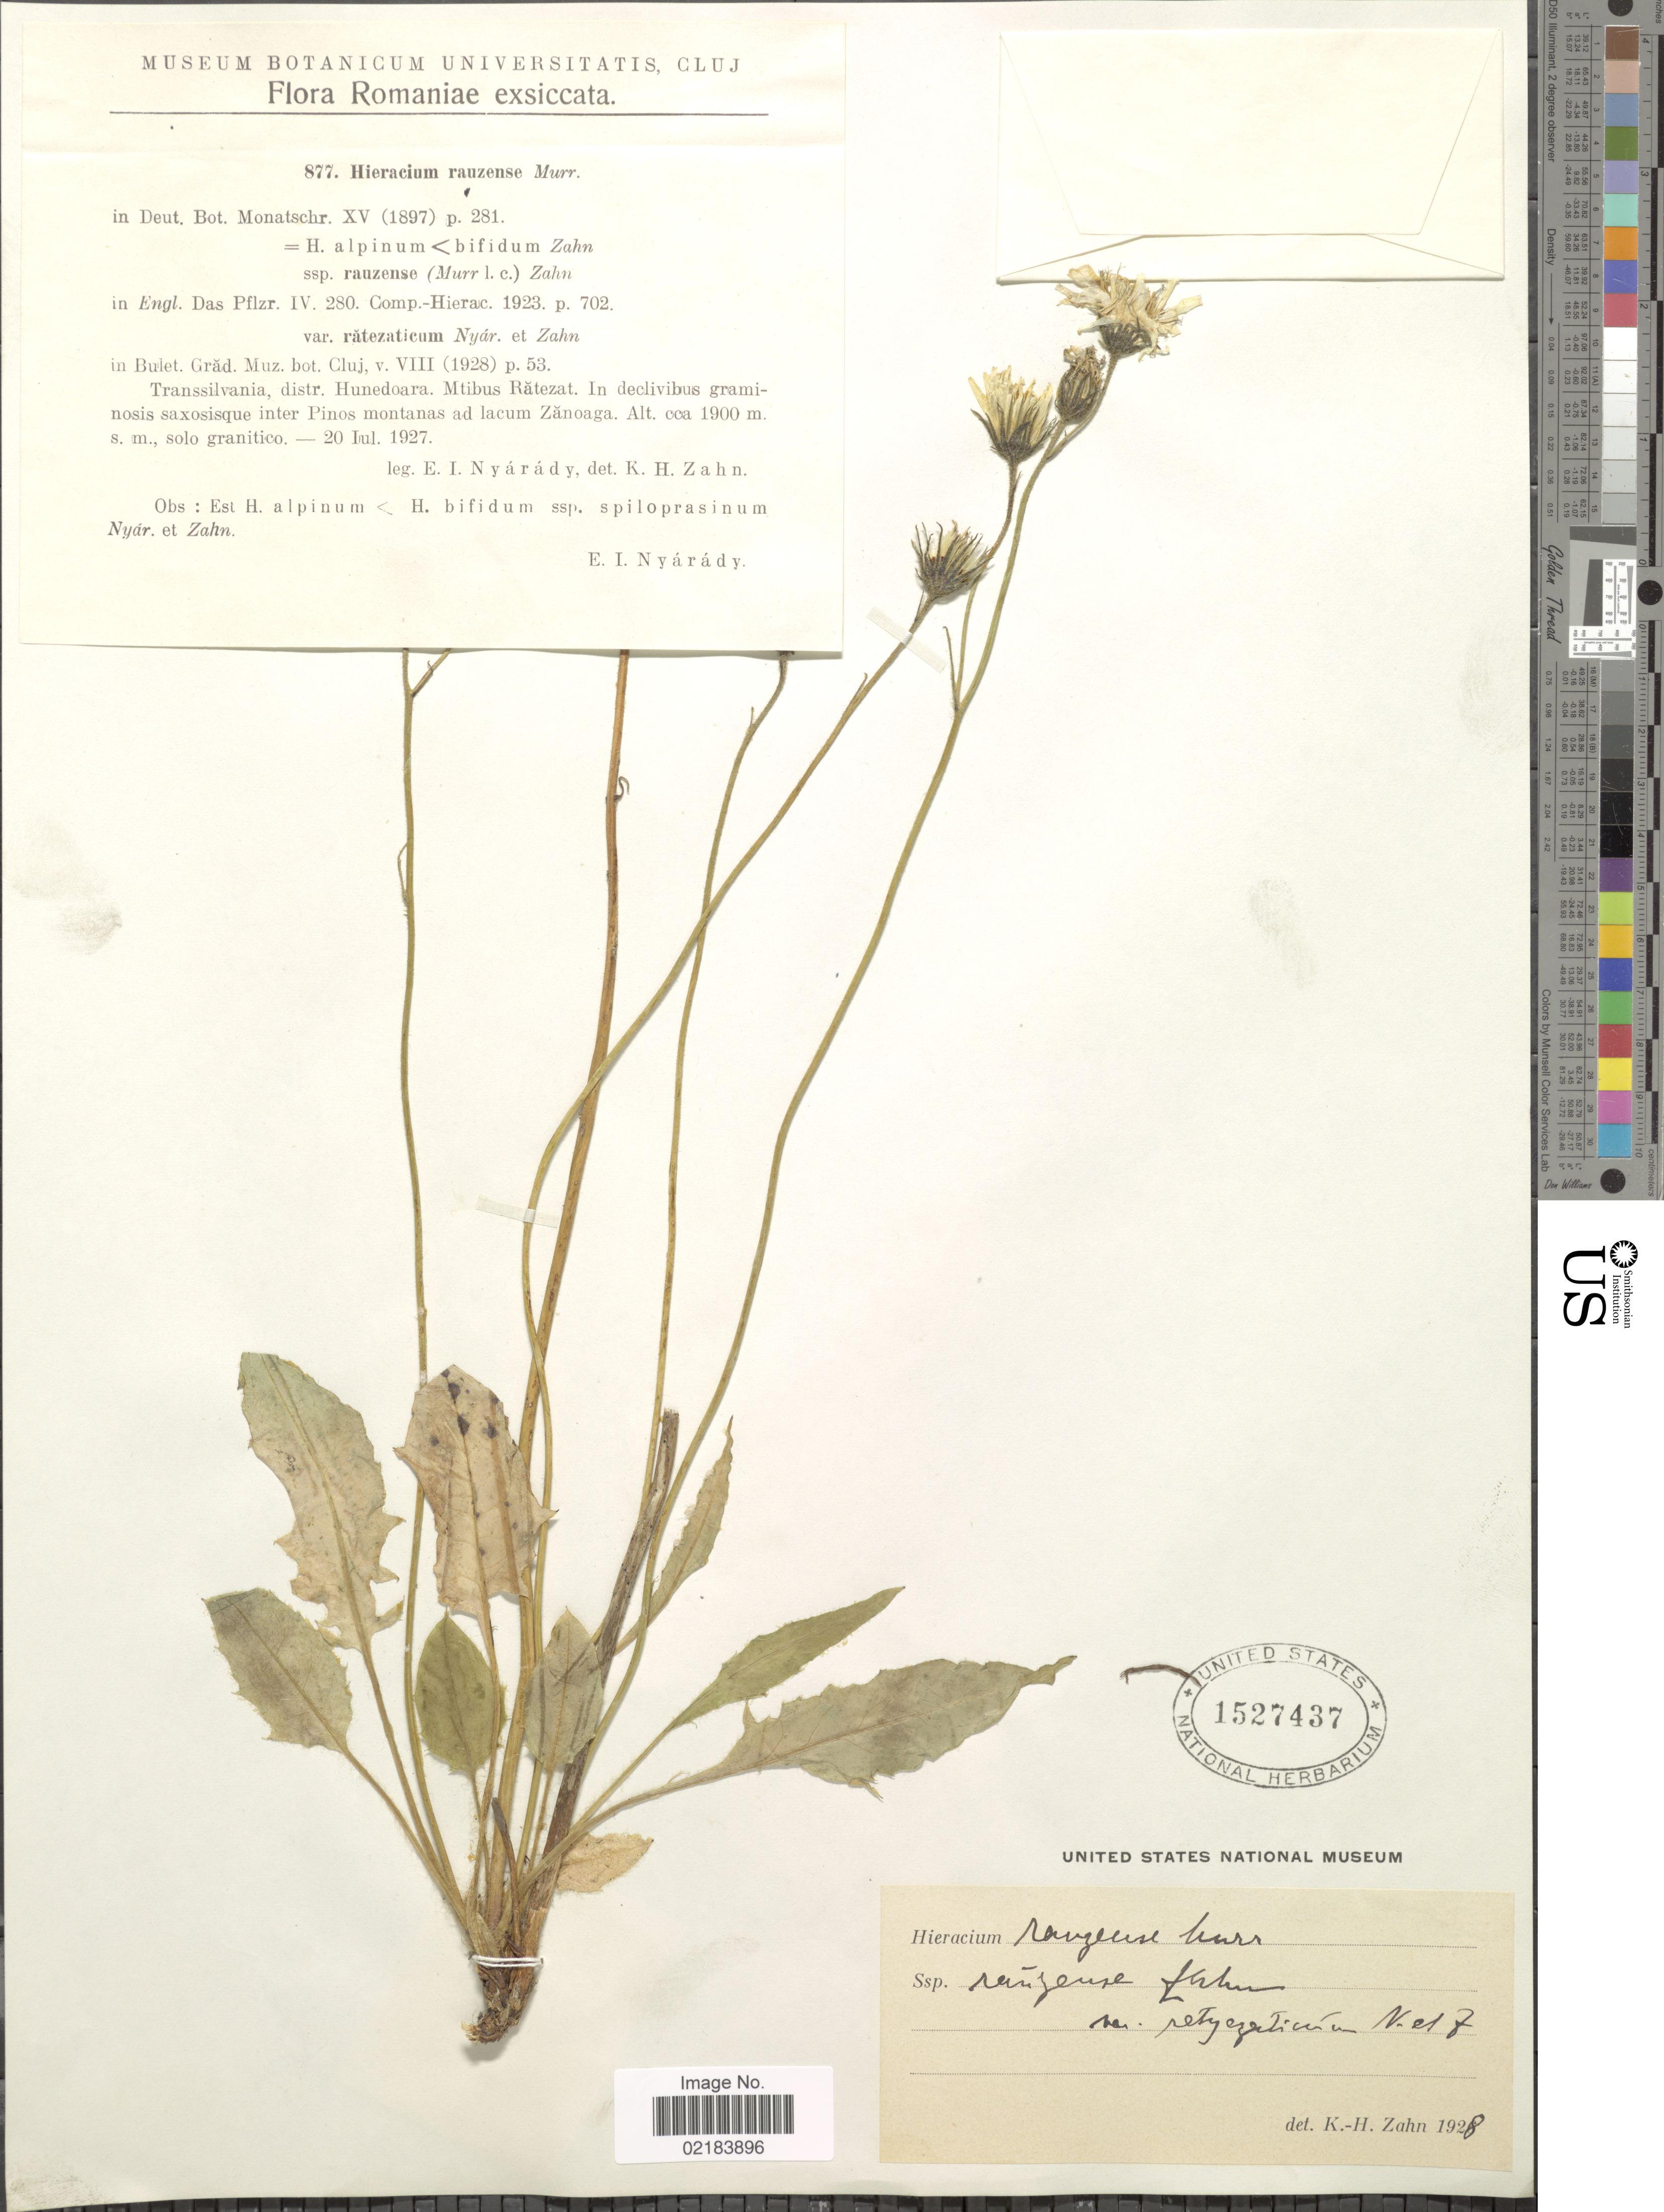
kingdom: Plantae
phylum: Tracheophyta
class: Magnoliopsida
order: Asterales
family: Asteraceae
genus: Hieracium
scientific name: Hieracium rohacsense subsp. rauzense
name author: (Murr) Gottschl.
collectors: E. Nyárády & K. Zahn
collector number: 877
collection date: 1924-07-20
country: Romania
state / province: Hunedoara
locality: Transsilvania. Mtibus Ratezat, inter Pinos montanas ad lacum Zanoaga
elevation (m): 1900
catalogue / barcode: US 1527437